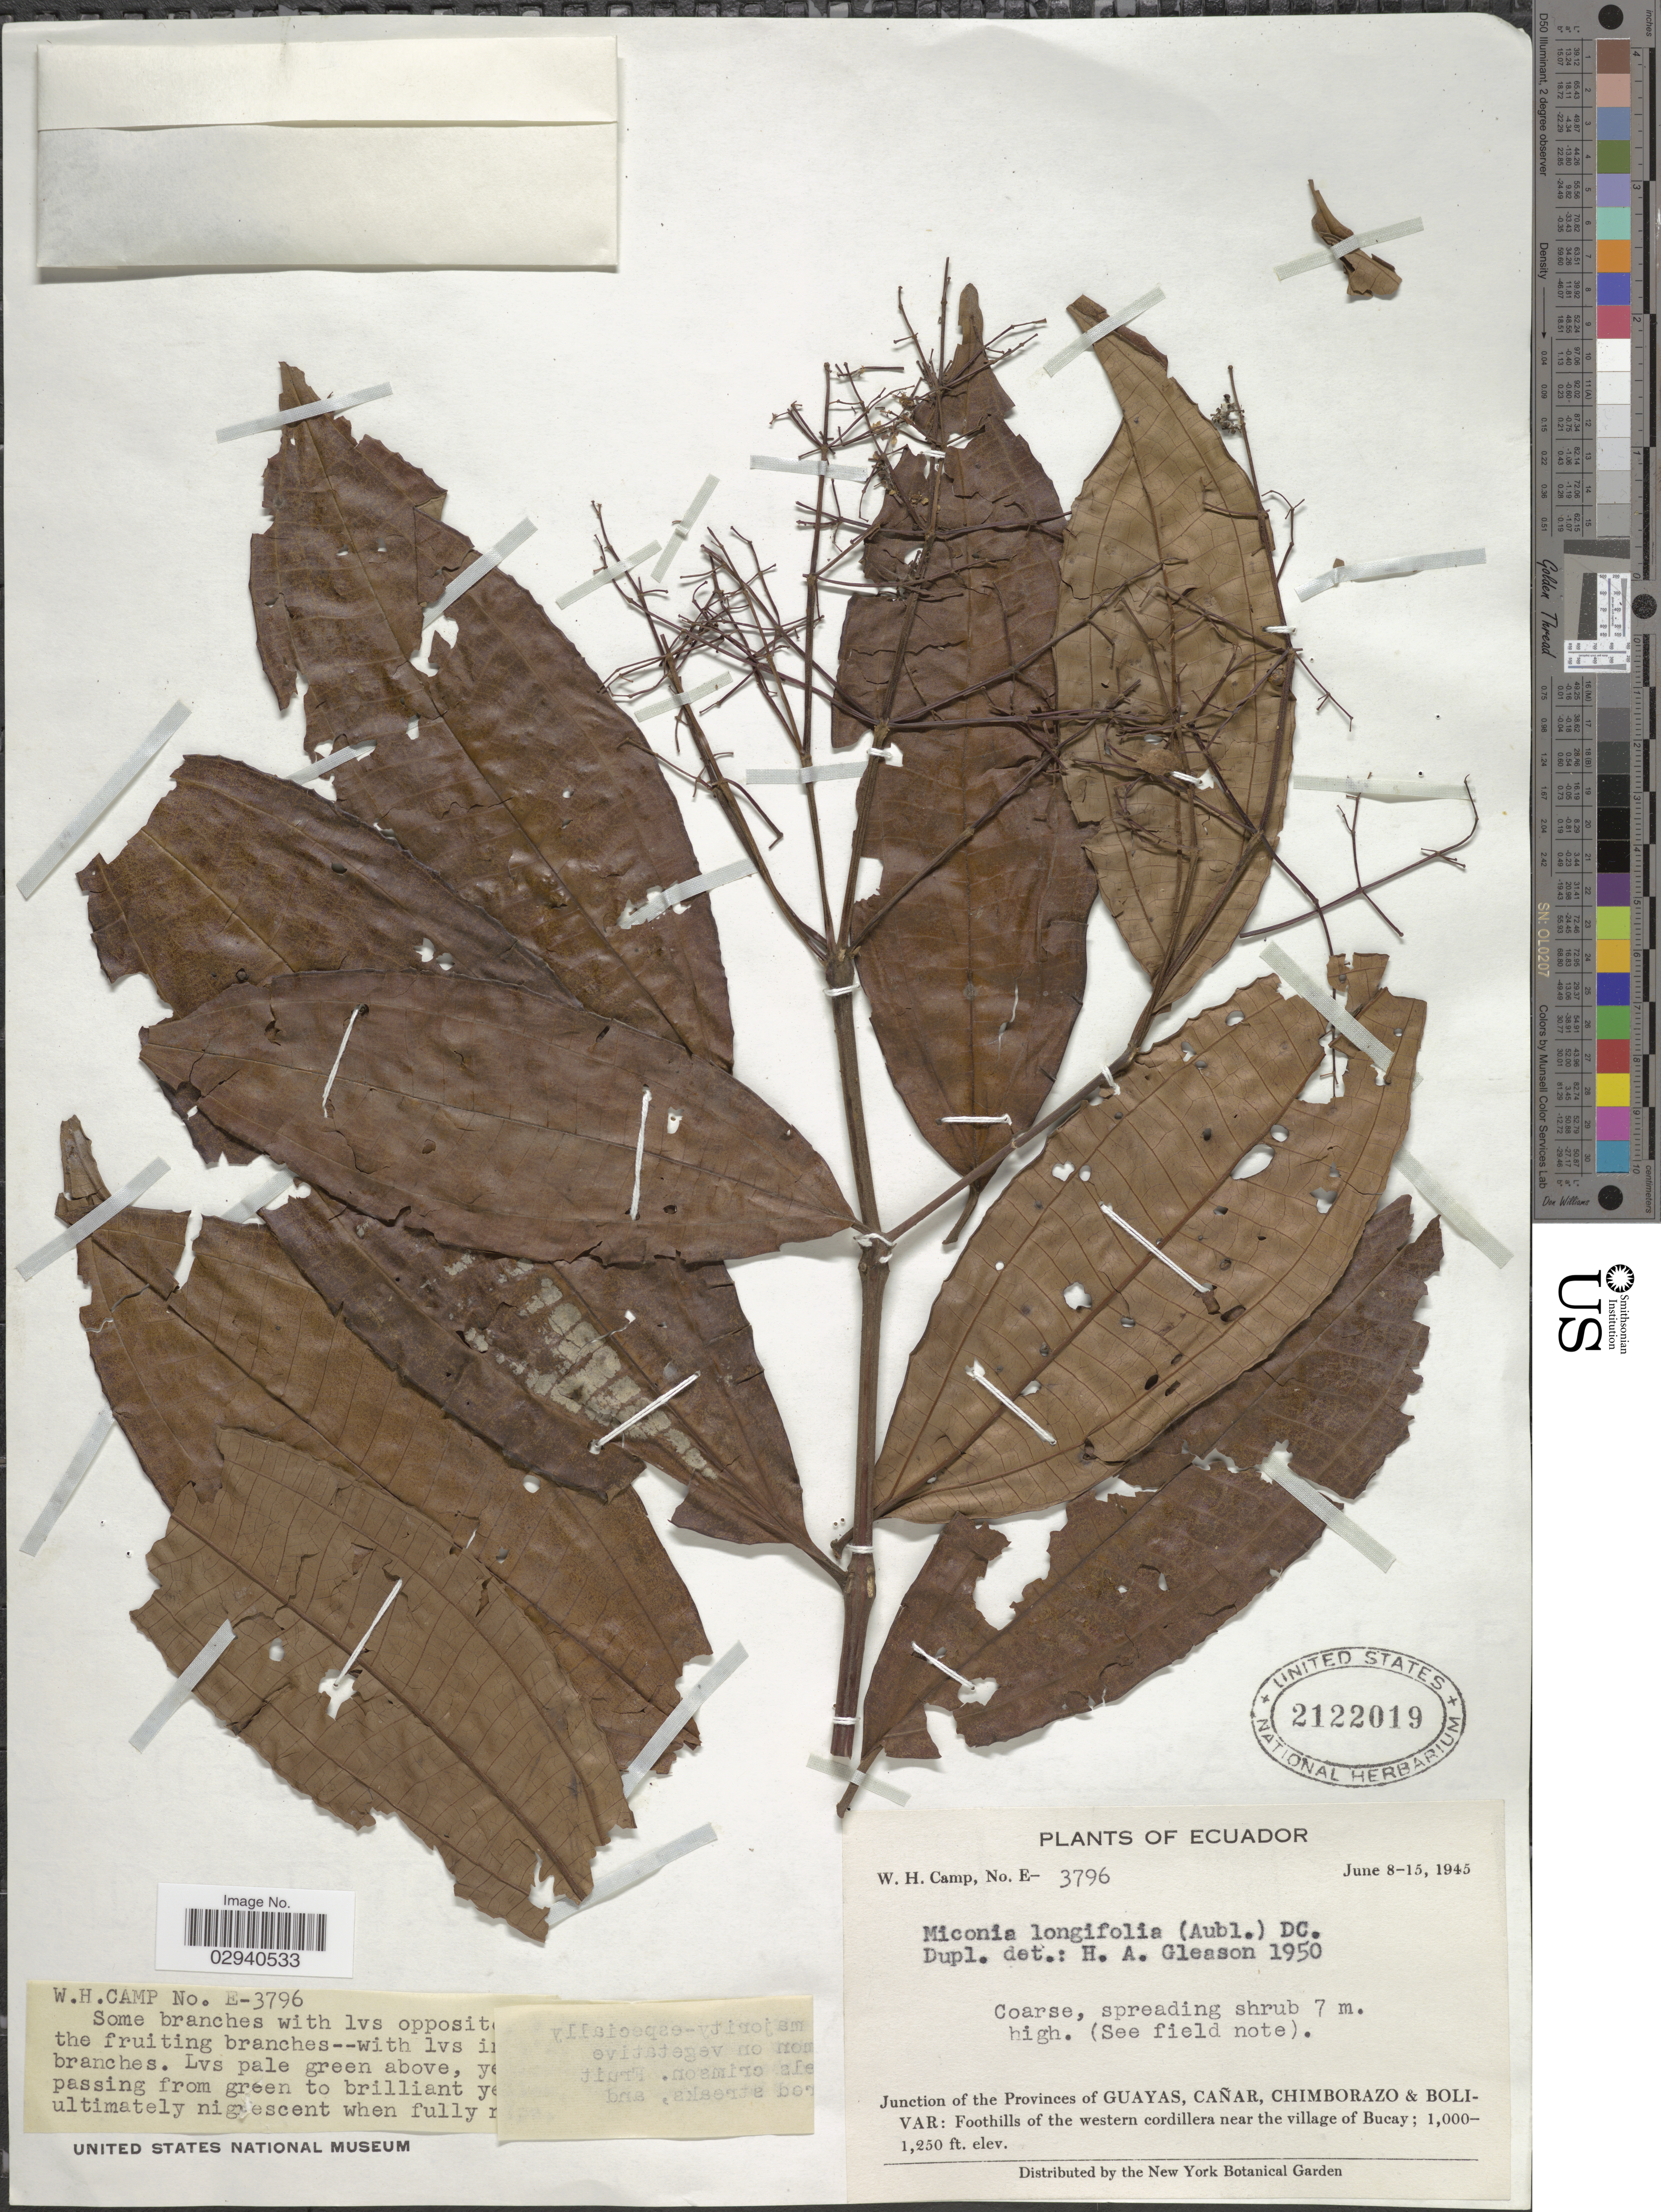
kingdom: Plantae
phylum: Tracheophyta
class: Magnoliopsida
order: Myrtales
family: Melastomataceae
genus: Miconia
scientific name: Miconia longifolia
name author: (Aubl.) DC.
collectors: W. H. Camp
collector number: E-3796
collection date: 1945-06-08/1945-06-15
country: Ecuador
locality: Junction of the Provinces of Guayas, Cañar, Chimborazo & Bolivar: Foothills of the western cordillera near the village of Bucay.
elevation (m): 305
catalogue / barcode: US 2122019